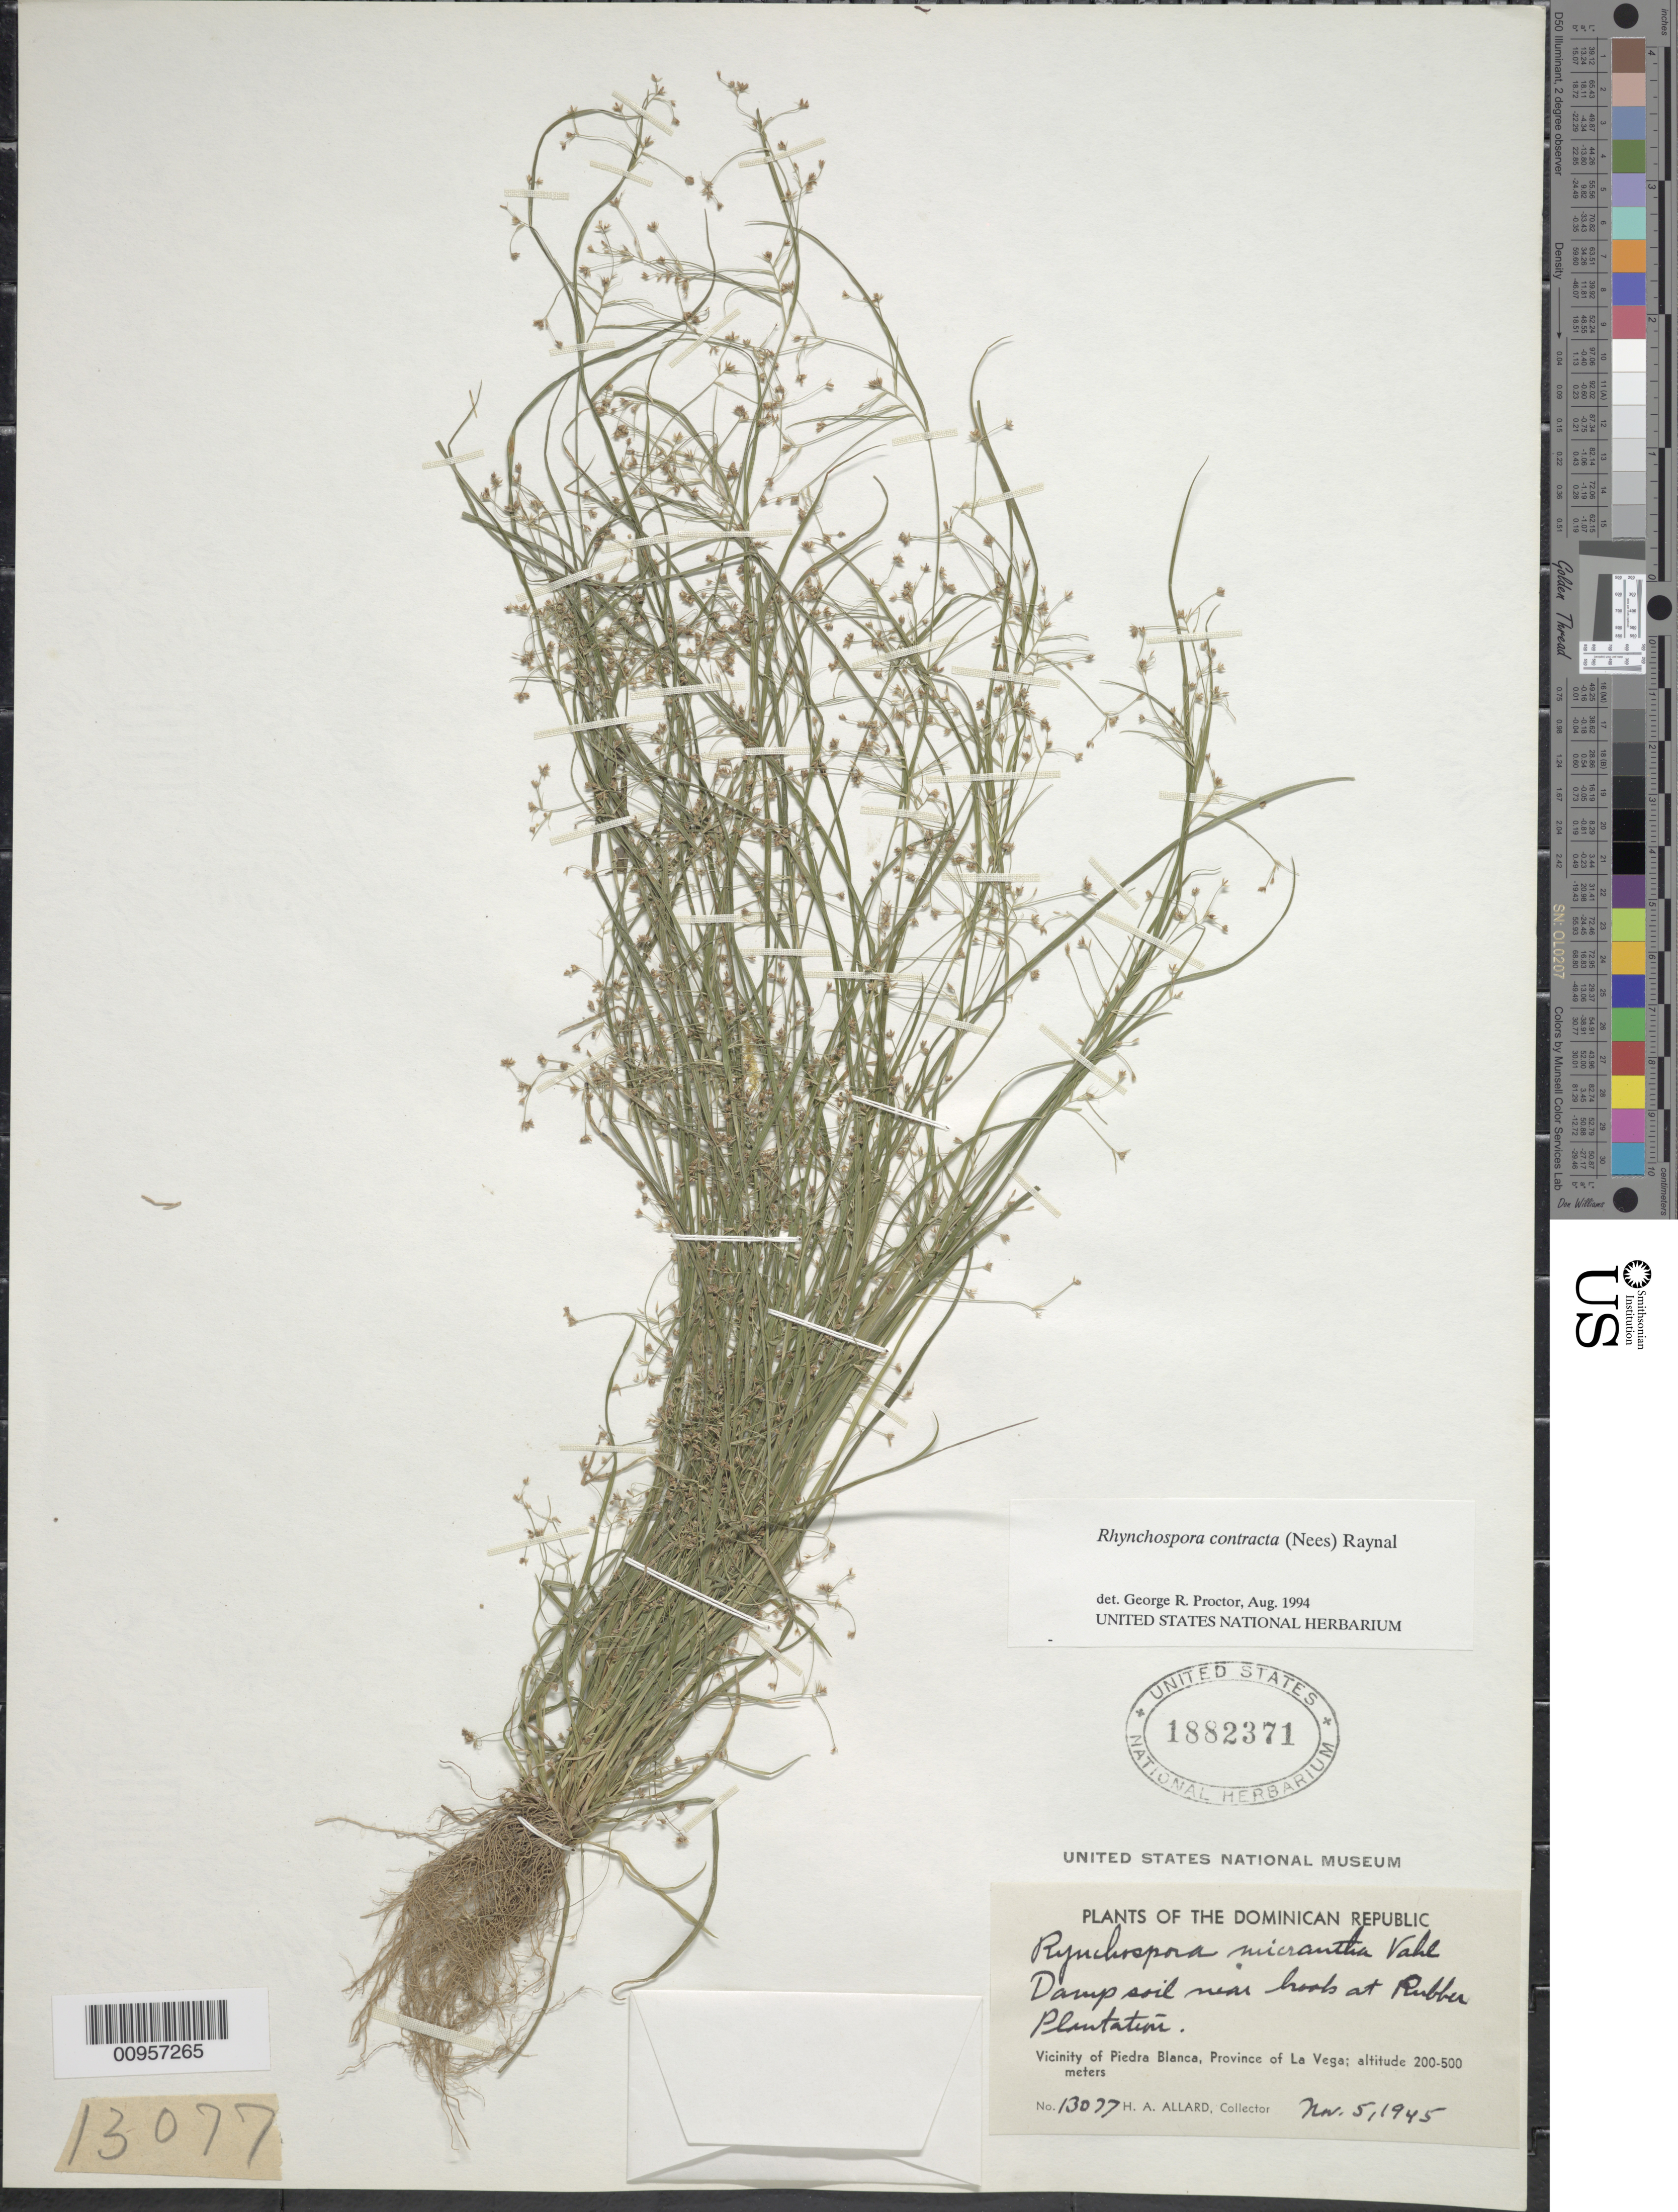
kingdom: Plantae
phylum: Tracheophyta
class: Liliopsida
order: Poales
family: Cyperaceae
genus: Rhynchospora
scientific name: Rhynchospora contracta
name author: (Nees) J. Raynal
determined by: Proctor, G. R.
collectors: H. A. Allard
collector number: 13077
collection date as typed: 05 Nov 1945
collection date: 1945-11-05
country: Dominican Republic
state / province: La Vega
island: Hispaniola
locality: Vicinity of Piedra Blanca, near brook at Rubber Plantation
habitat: Damp soil near brook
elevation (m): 200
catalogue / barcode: US 1882371